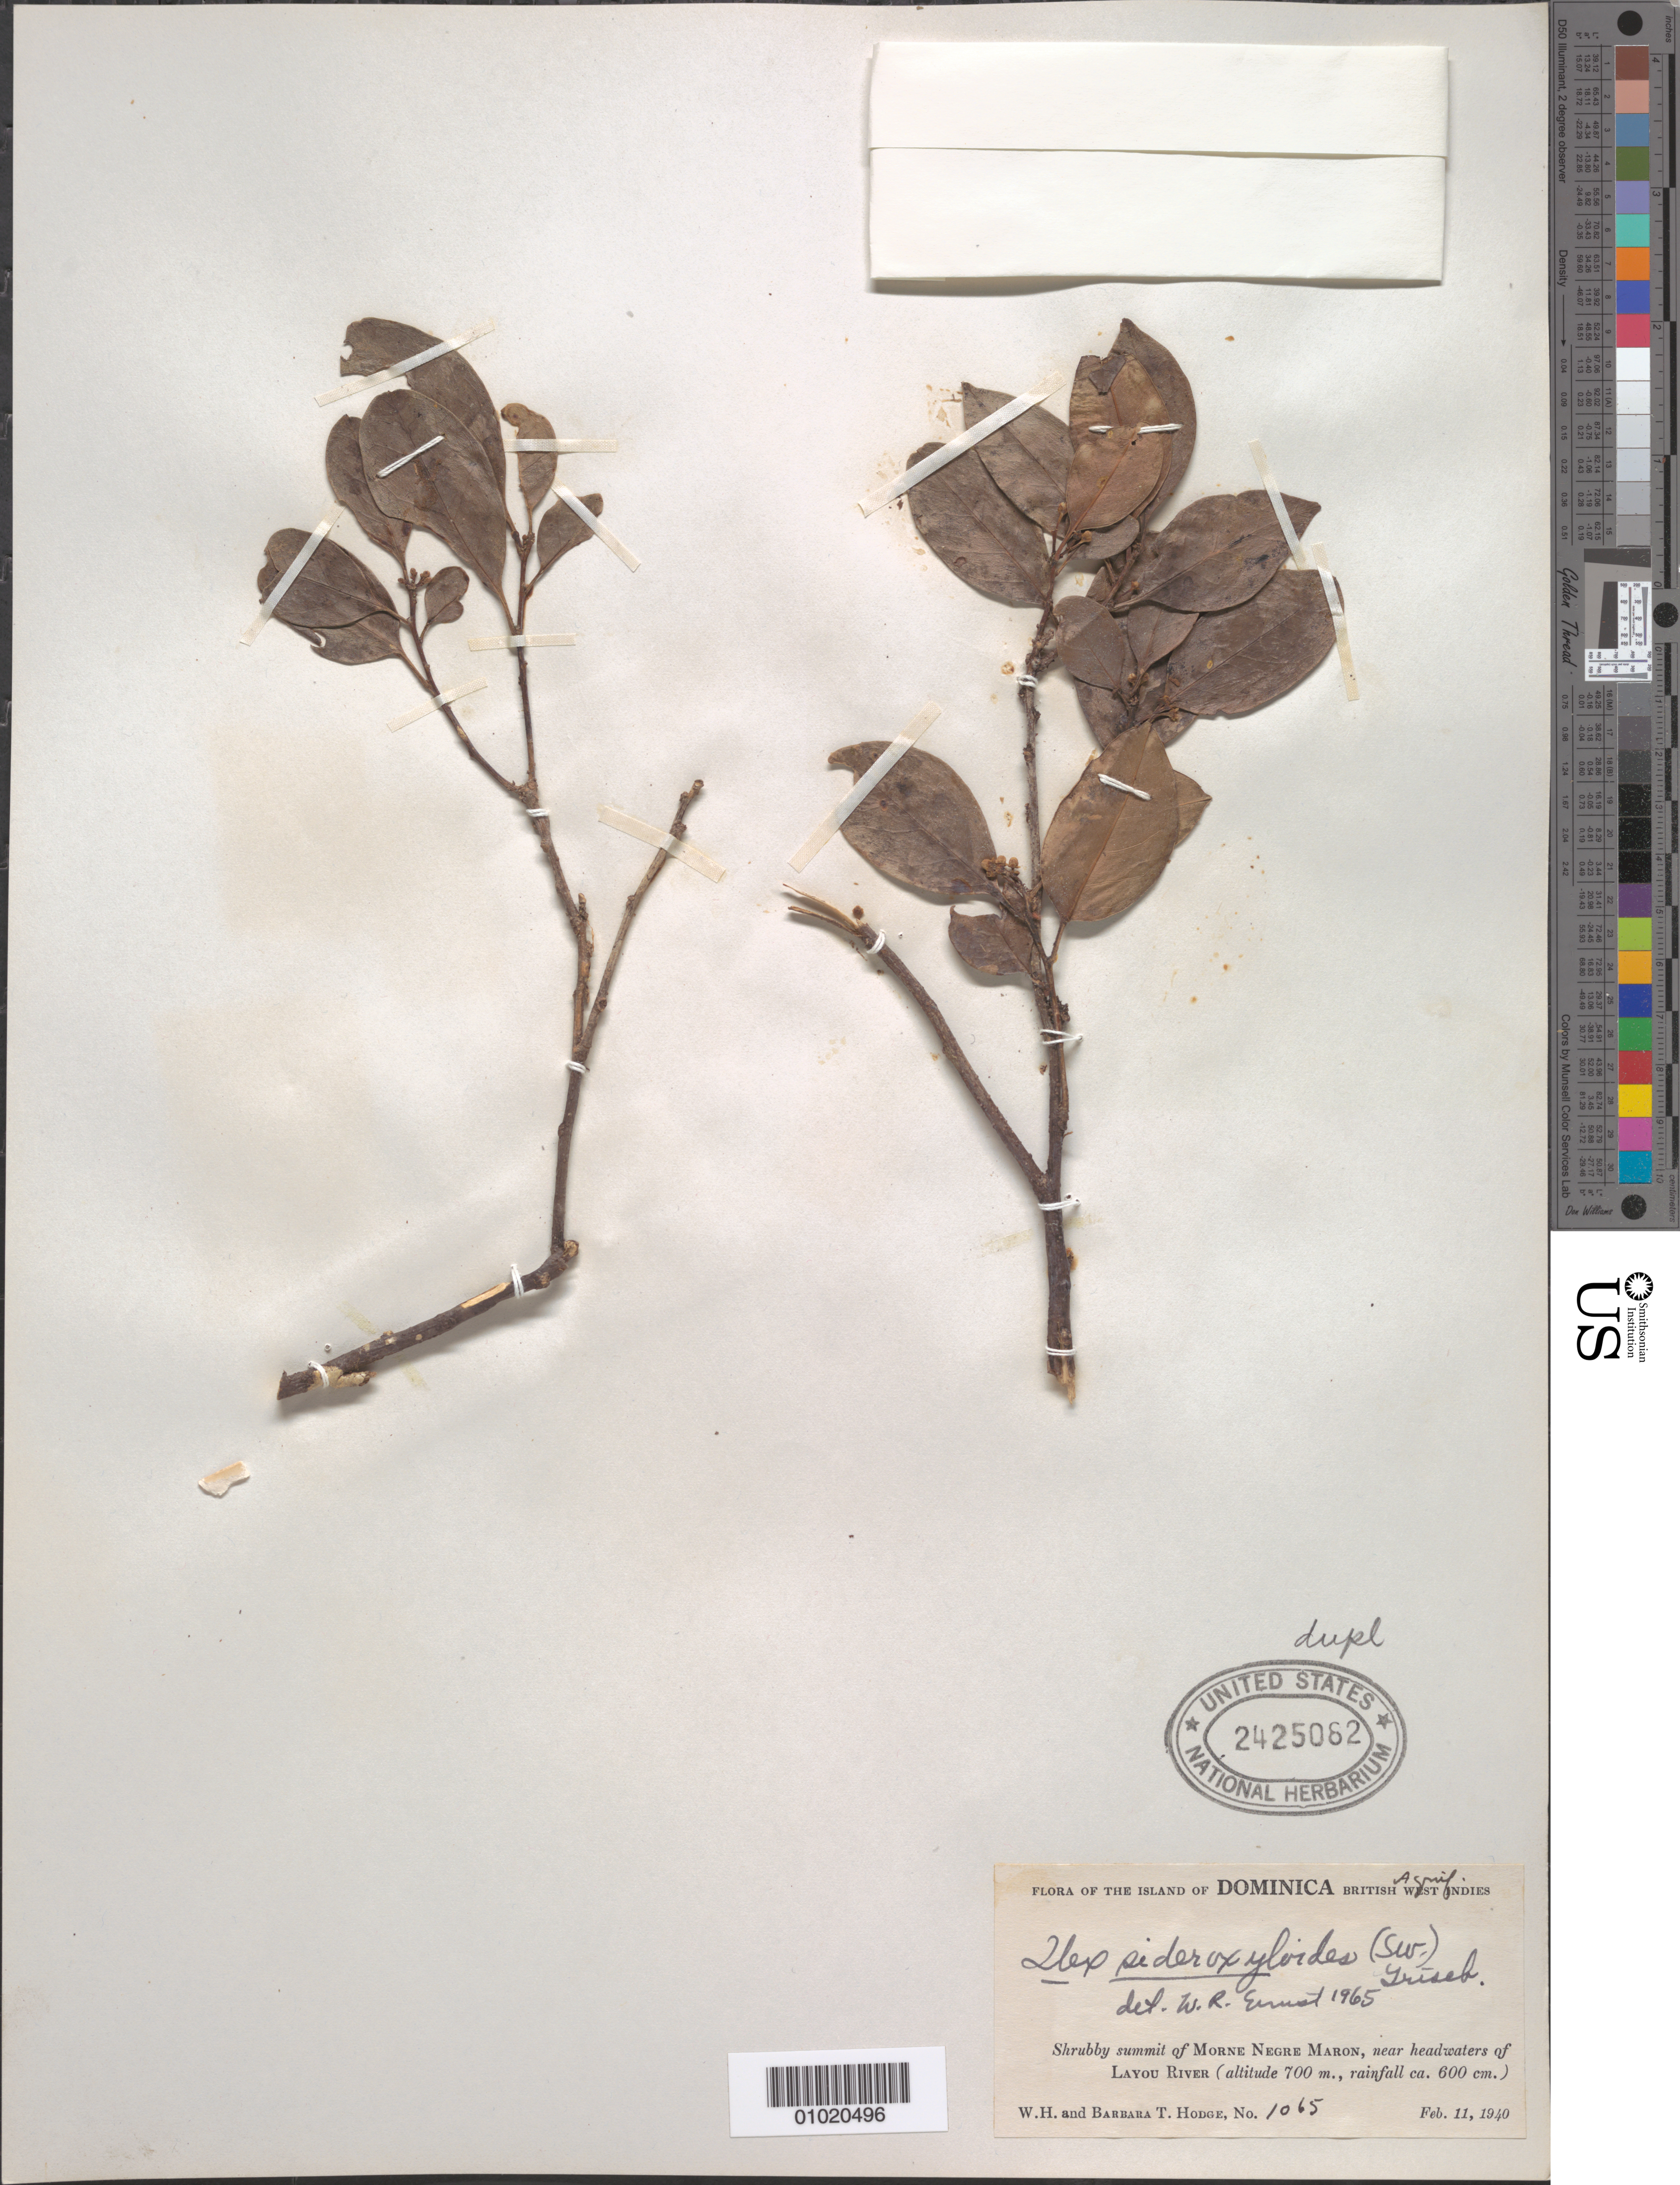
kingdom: Plantae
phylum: Tracheophyta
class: Magnoliopsida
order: Aquifoliales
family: Aquifoliaceae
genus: Ilex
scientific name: Ilex sideroxyloides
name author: (Sw.) Griseb.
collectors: W. Hodge & B. Hodge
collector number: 1065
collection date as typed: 11 Feb 1940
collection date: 1940-02-11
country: Dominica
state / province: St. George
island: Dominica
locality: Shrubby summit of Morne Negre Maron, near headwaters of Layou River.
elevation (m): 700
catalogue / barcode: US 2424082